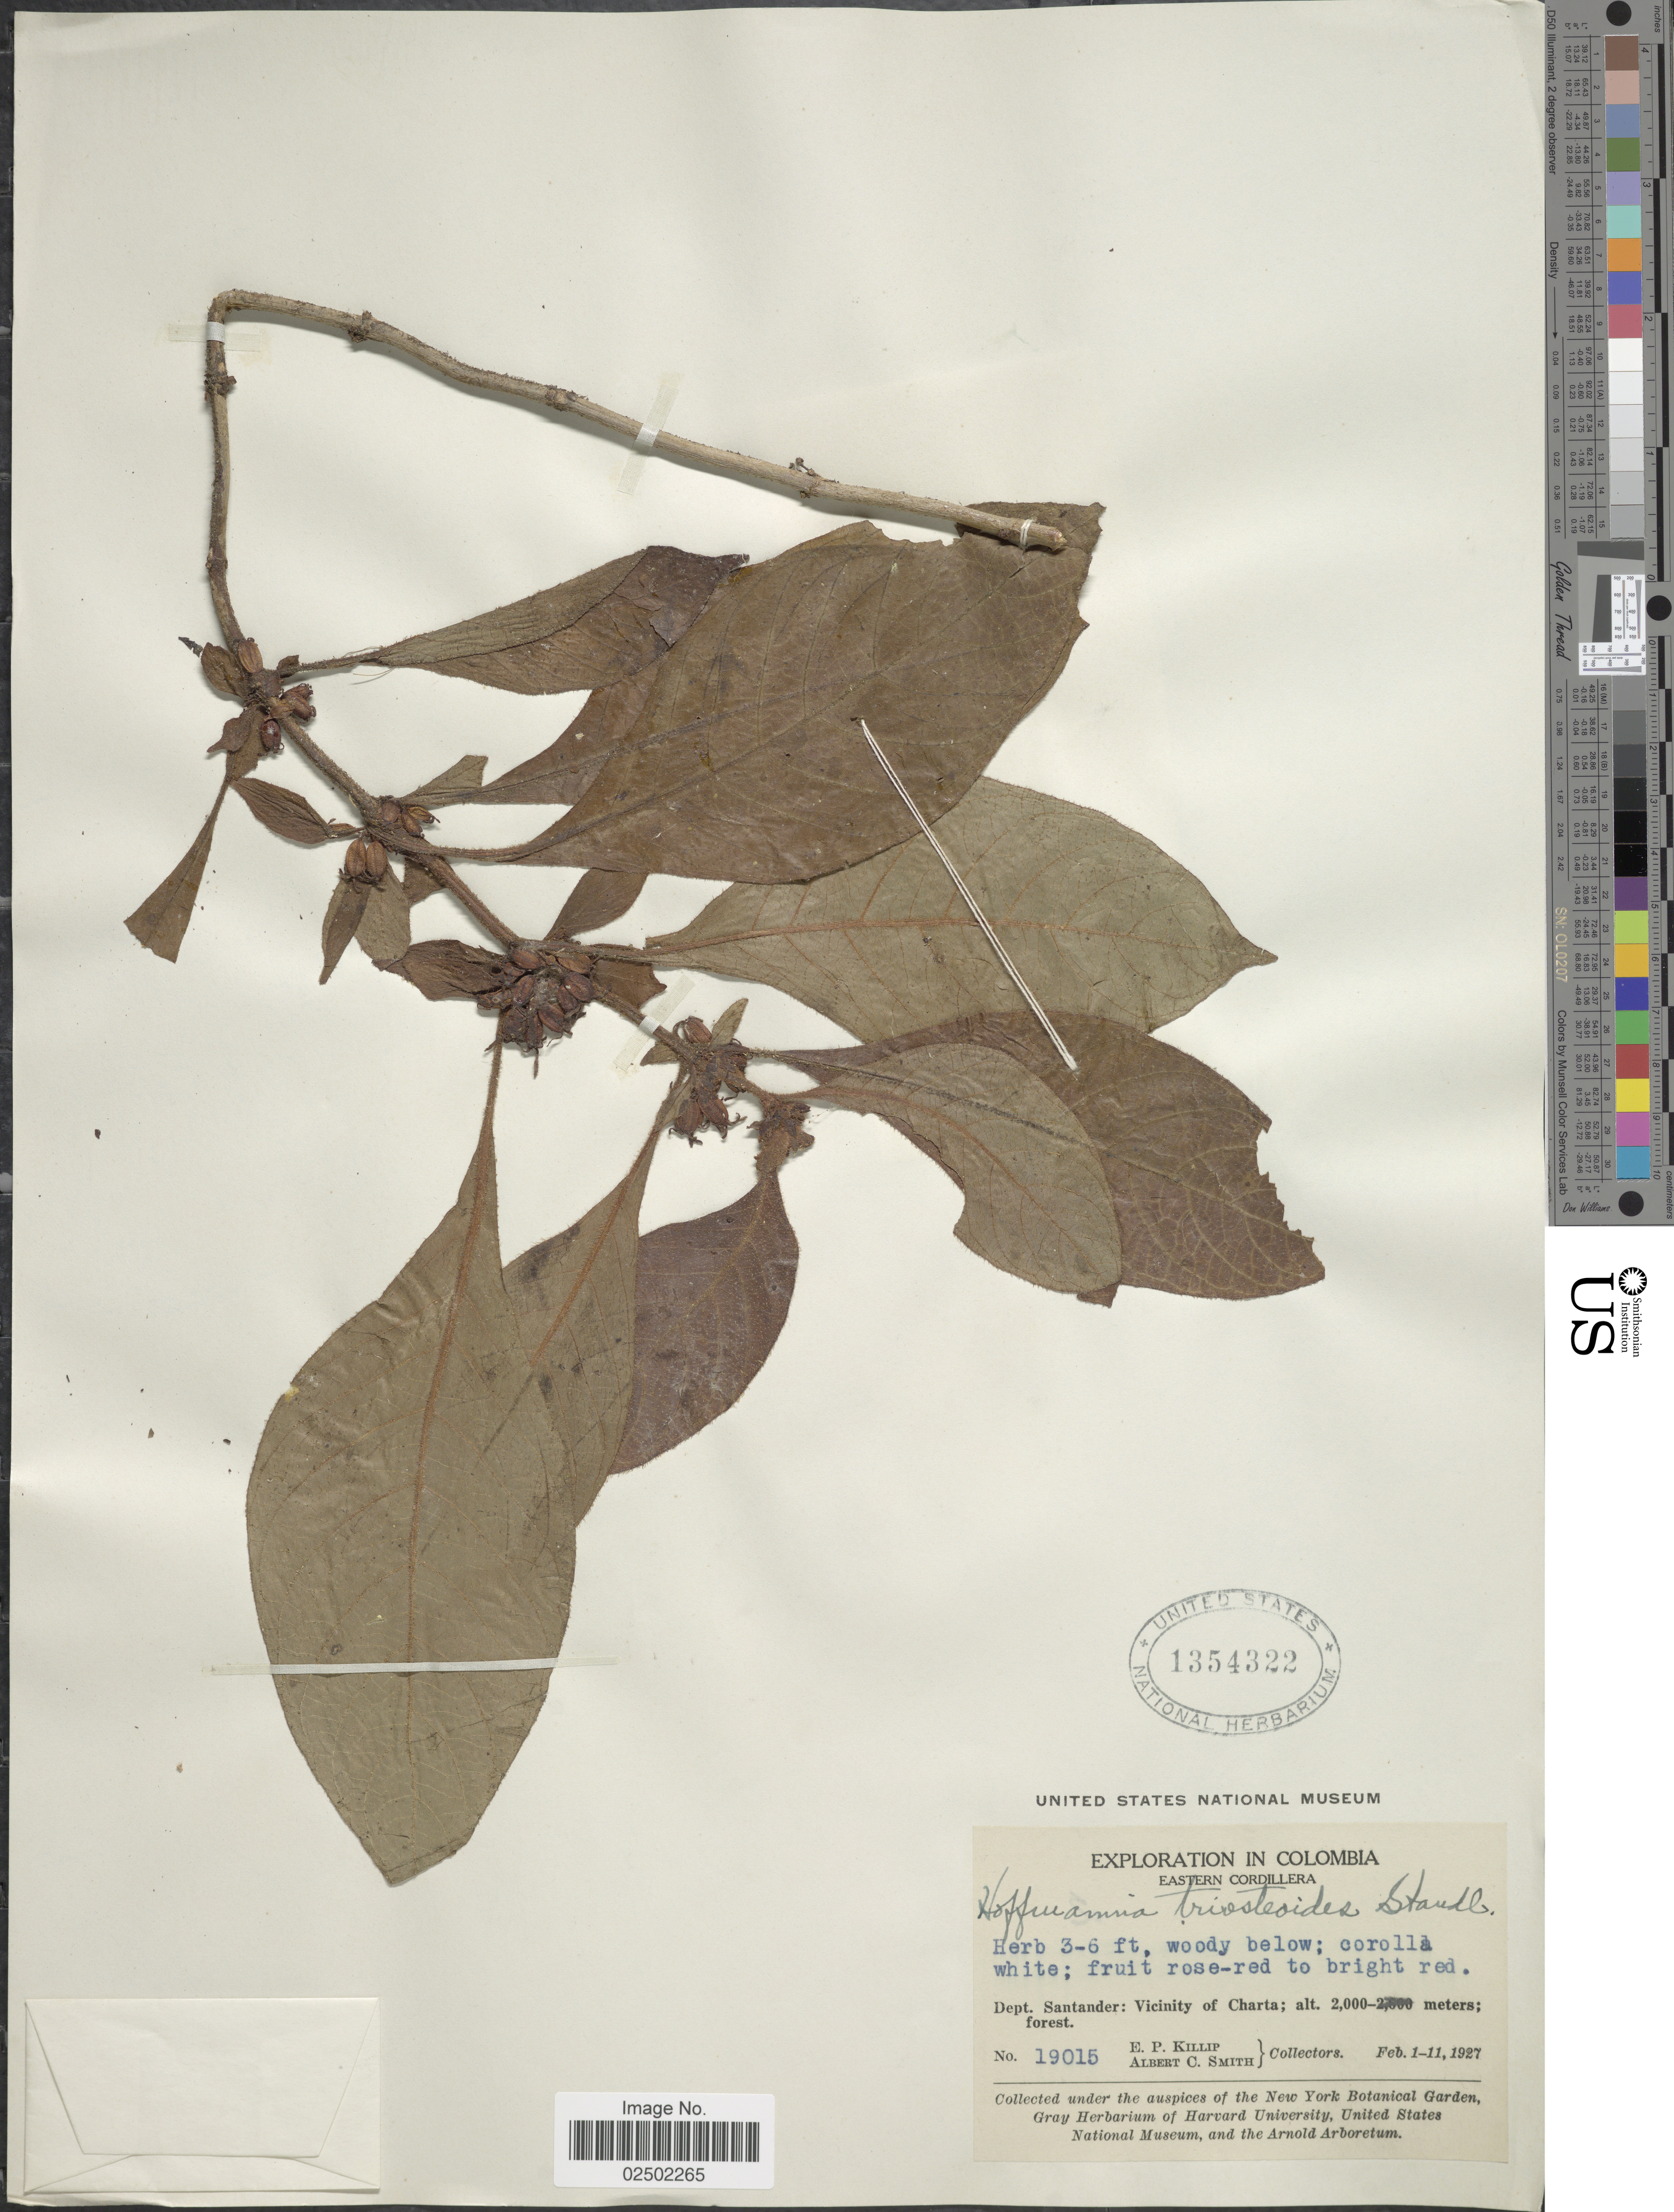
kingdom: Plantae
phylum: Tracheophyta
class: Magnoliopsida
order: Gentianales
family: Rubiaceae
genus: Hoffmannia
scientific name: Hoffmannia triosteoides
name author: Standl.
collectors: E. P. Killip & A. C. Smith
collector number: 19015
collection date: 1927-02-01/1927-02-11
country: Colombia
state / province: Santander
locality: Eastern Cordillera, Dept. Santander: Vicinity of Charta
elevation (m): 2000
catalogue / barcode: US 1354322